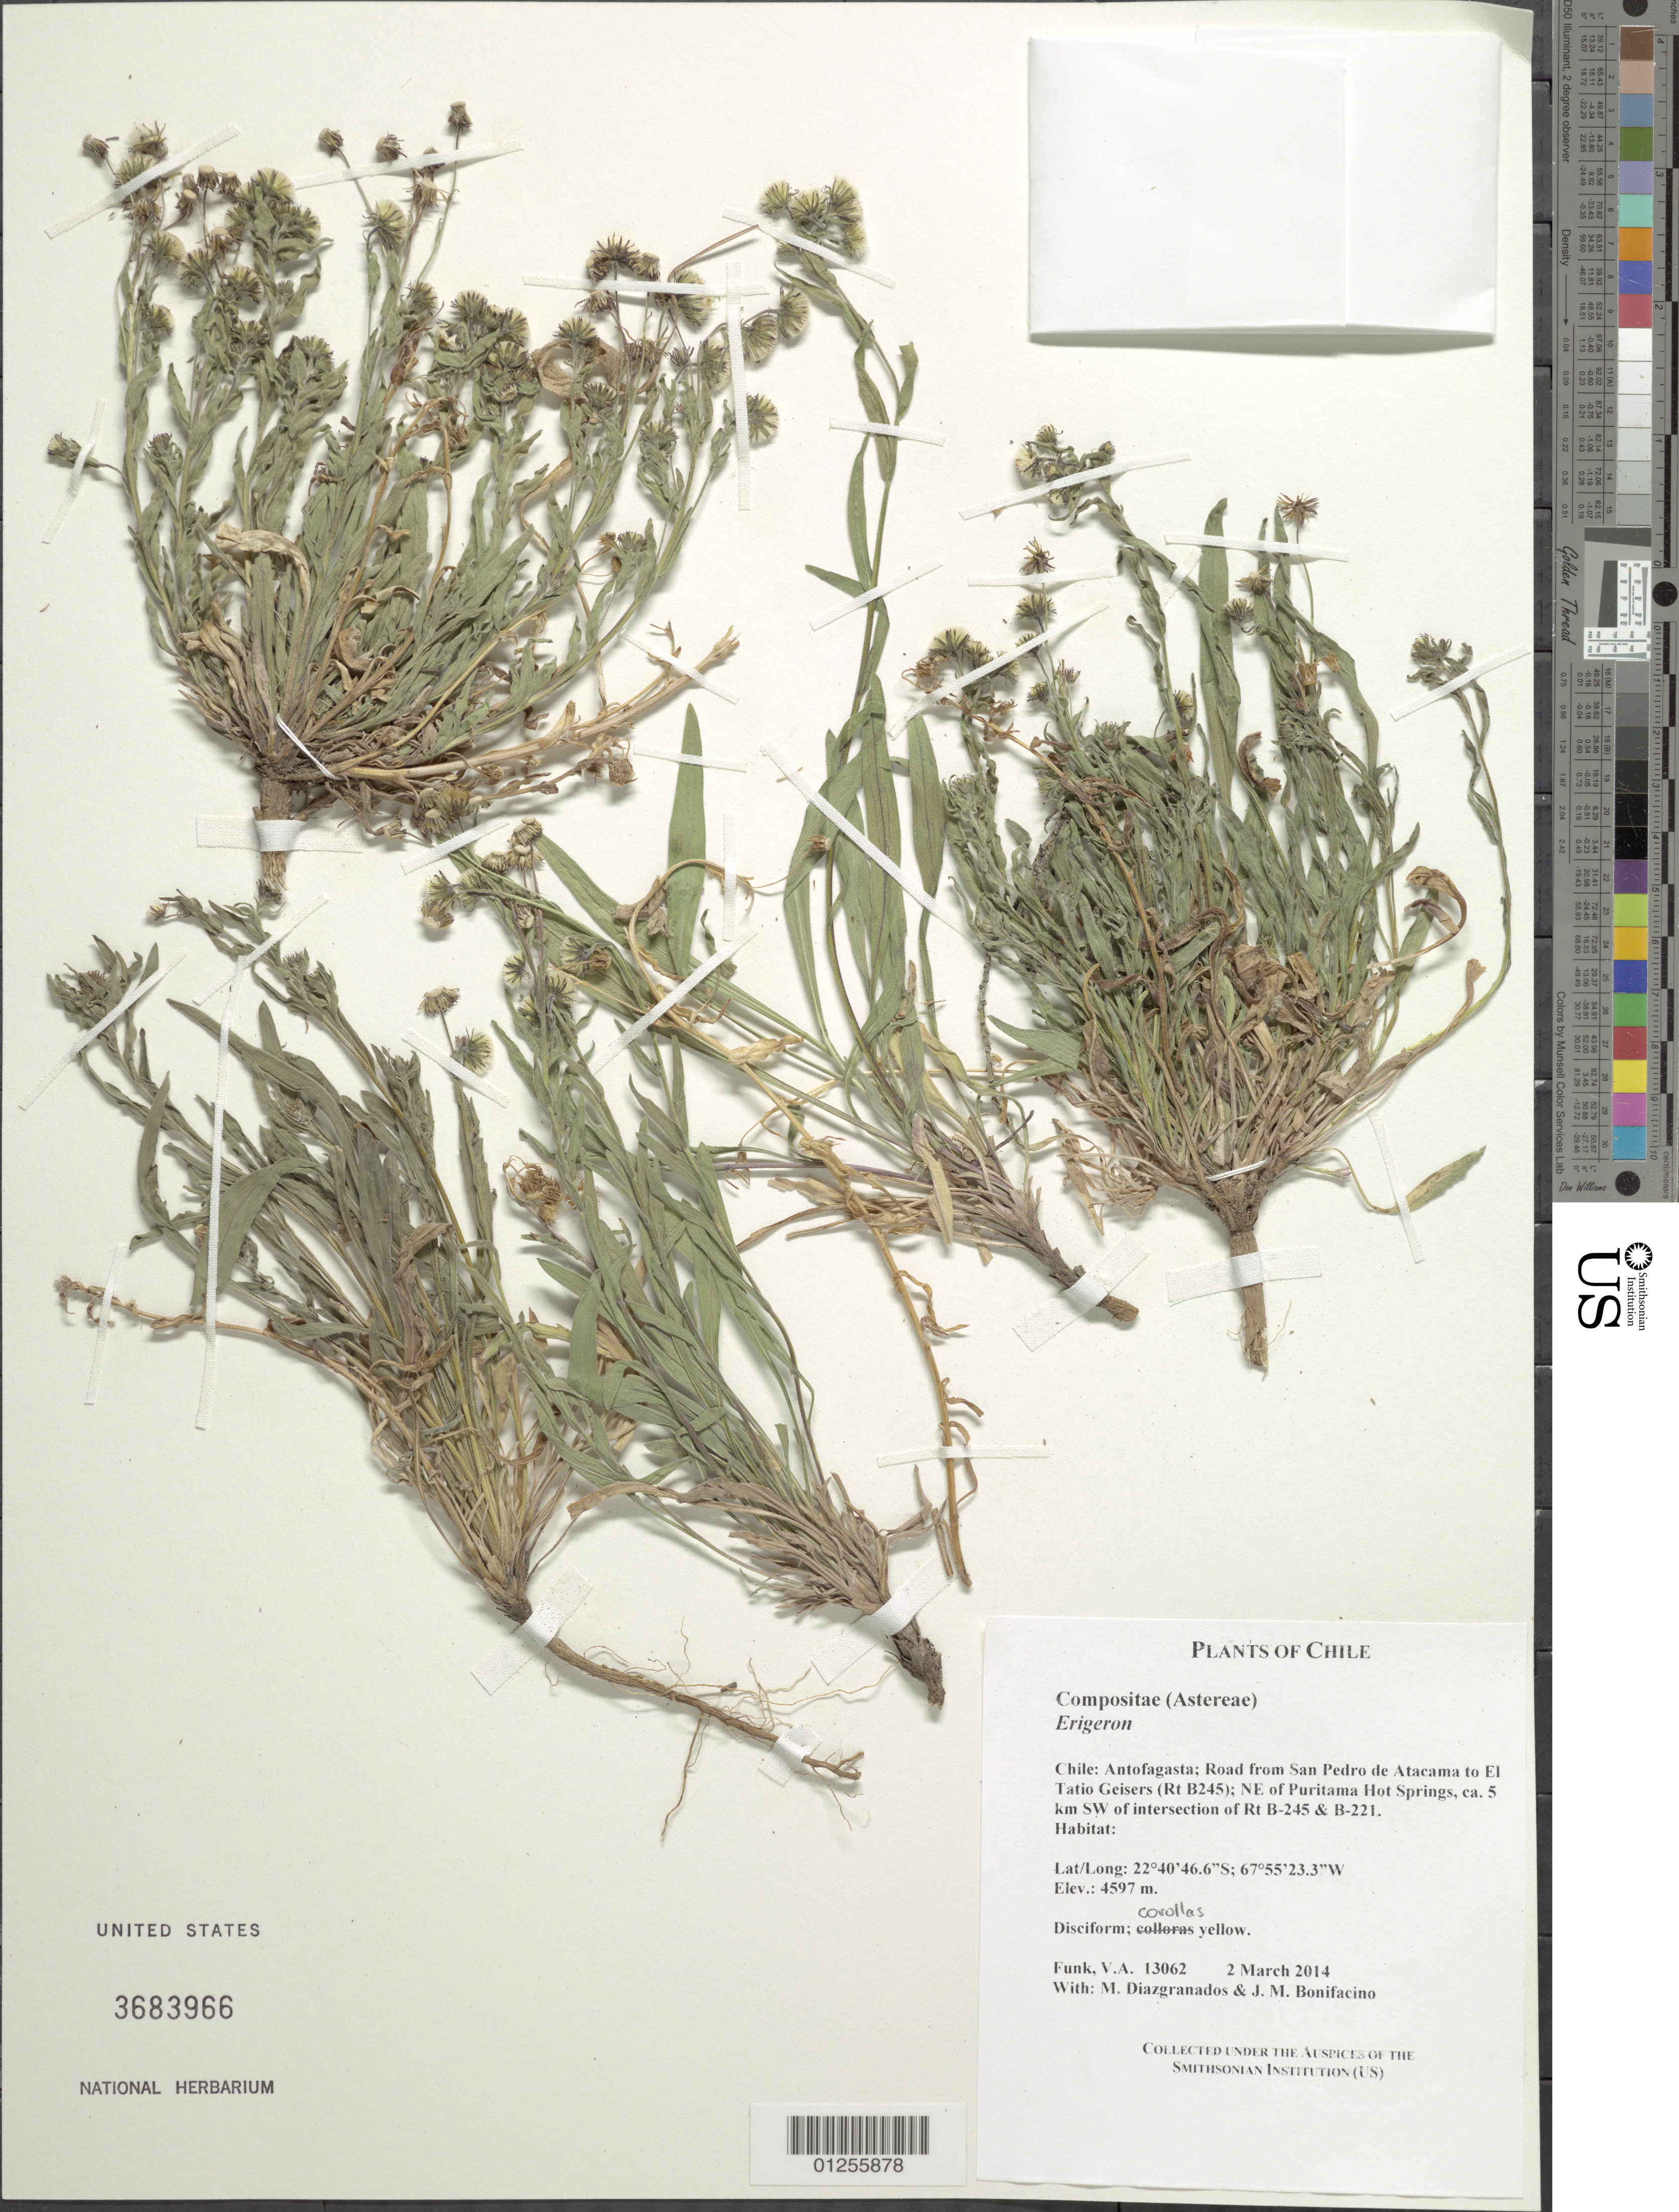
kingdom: Plantae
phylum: Tracheophyta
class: Magnoliopsida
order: Asterales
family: Asteraceae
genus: Erigeron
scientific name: Erigeron sp.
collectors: V. Funk, M. Diazgranados C. & M. Bonifacino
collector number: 13062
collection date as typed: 2 March 2014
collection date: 2014-03-02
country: Chile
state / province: Antofagasta (II)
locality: Road from San Pedro de Atacama to El Tatio Geisers (Rt B245); NE of Puritama Hot Springs, ca. 5 km SE of intersection of Rt B245 & B221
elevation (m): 4597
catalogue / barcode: US 3683966